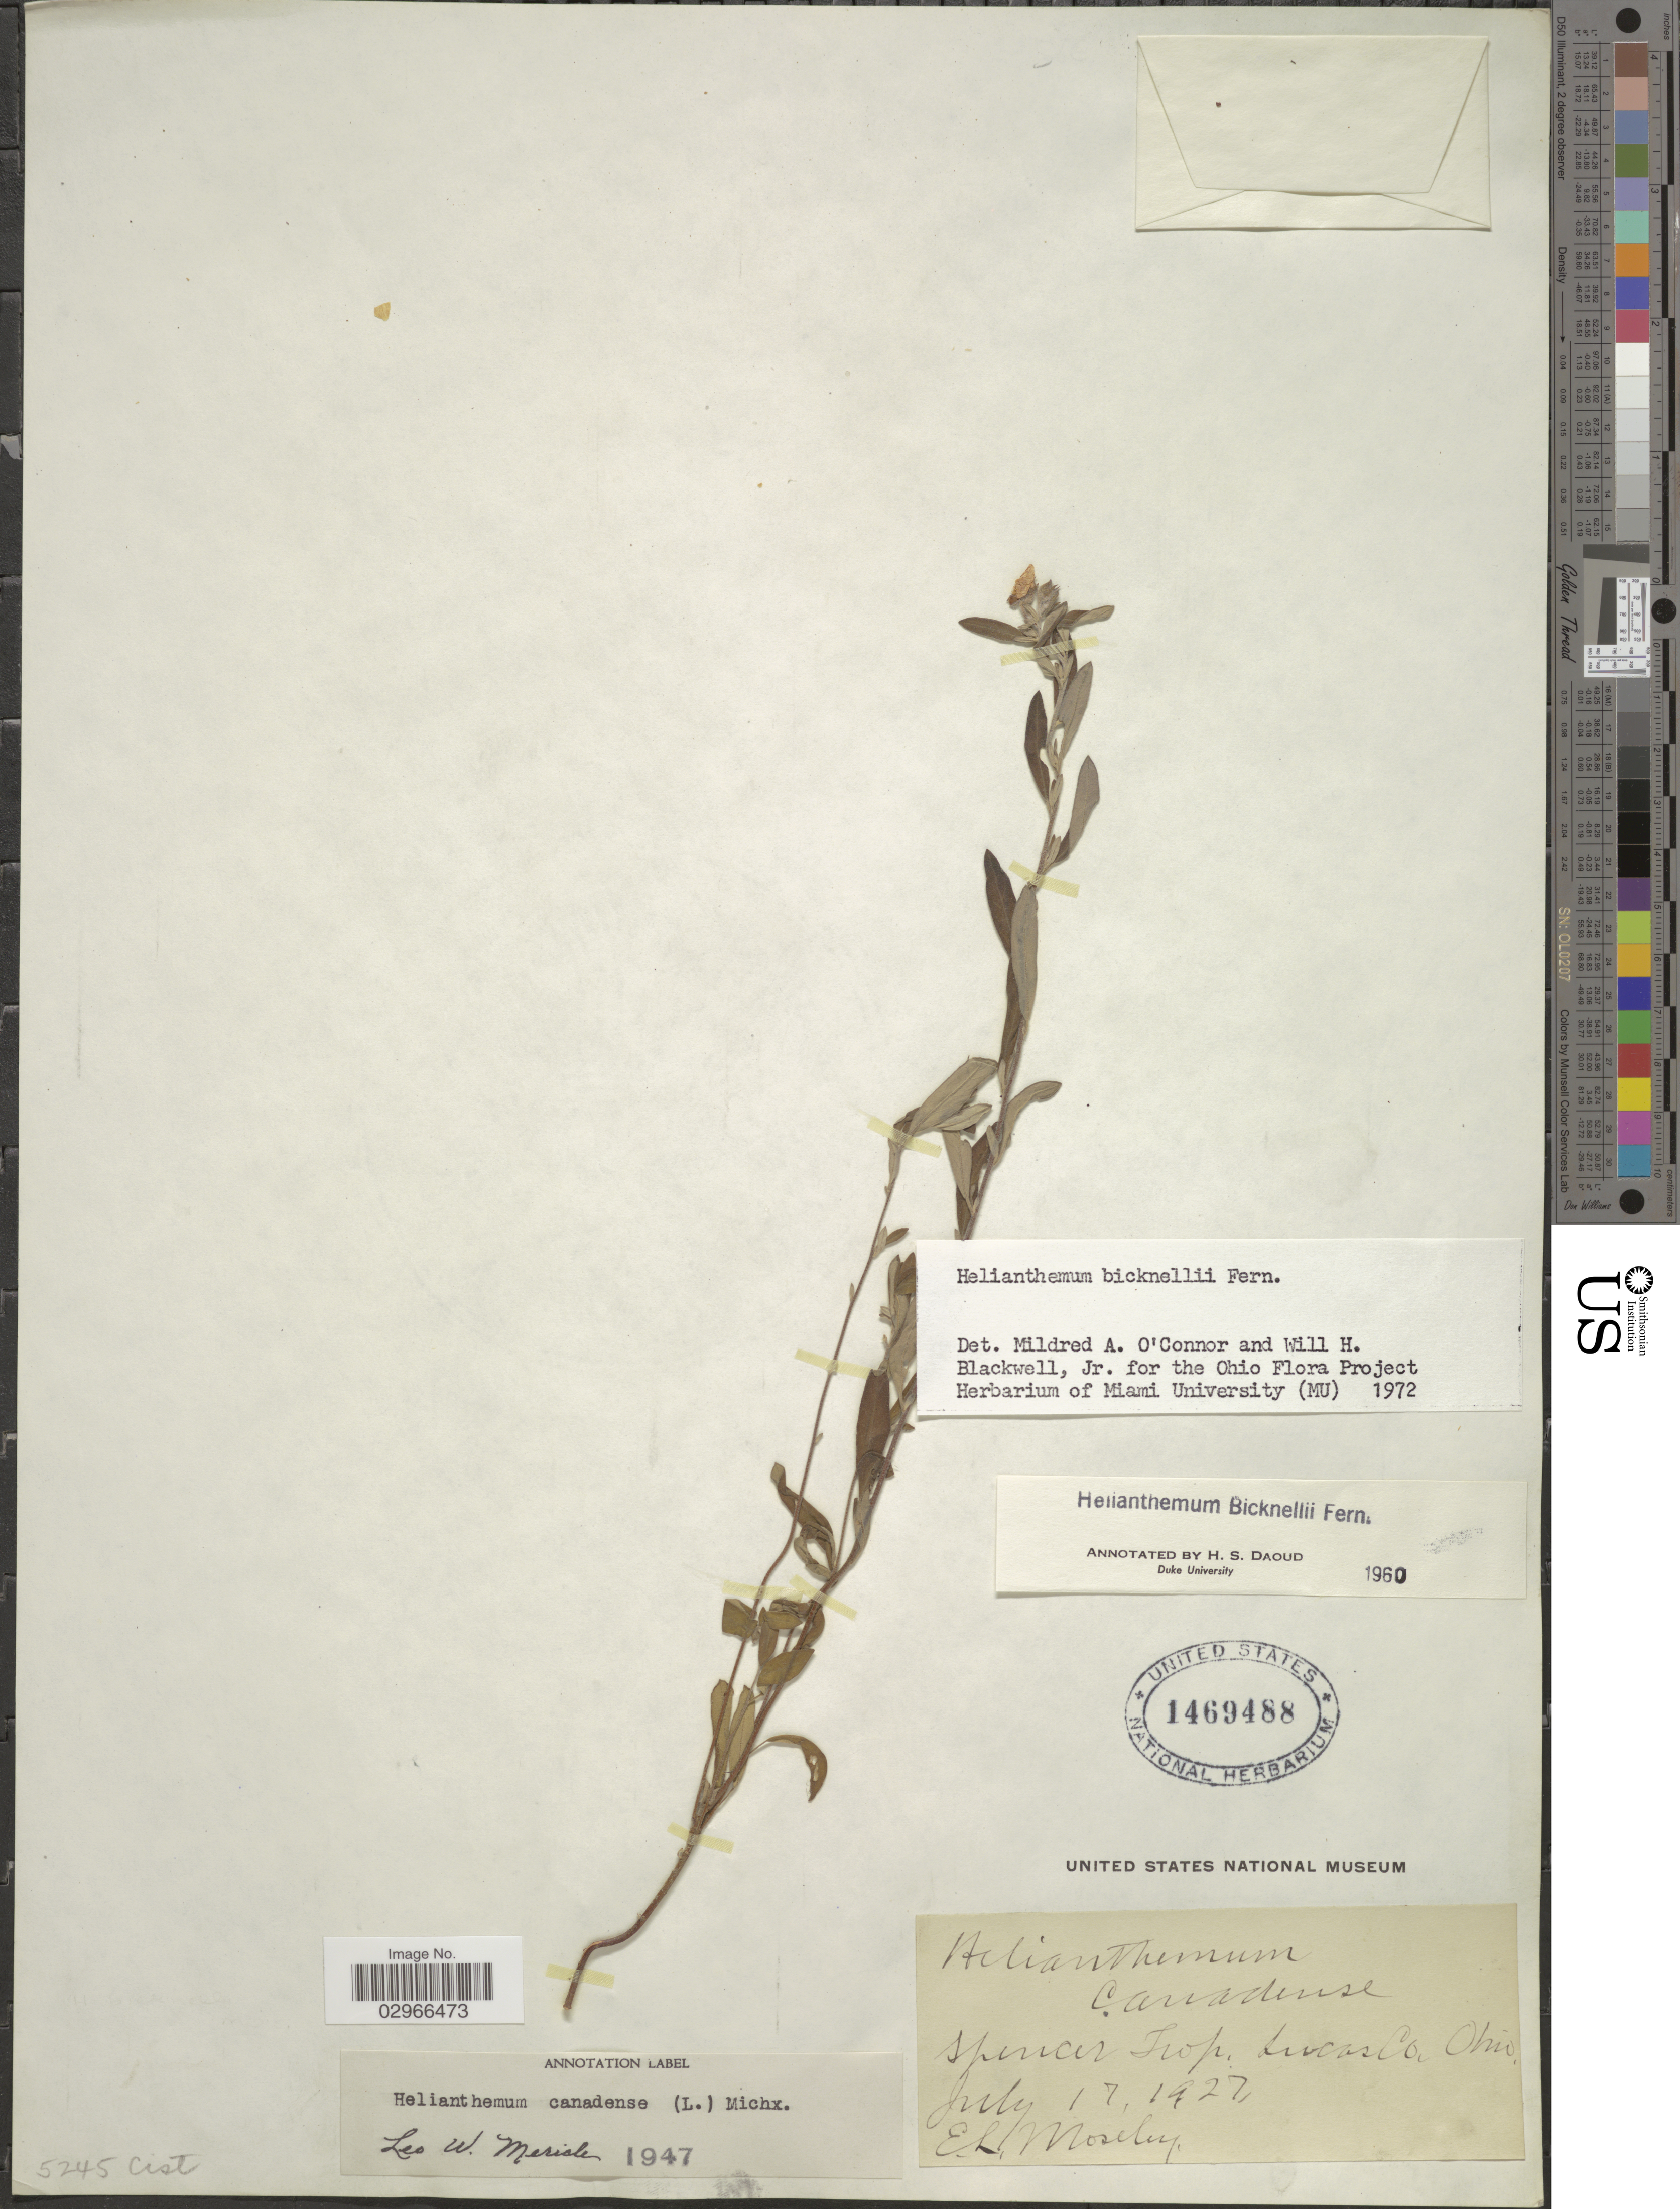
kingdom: Plantae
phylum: Tracheophyta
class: Magnoliopsida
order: Malvales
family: Cistaceae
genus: Helianthemum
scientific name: Helianthemum bicknellii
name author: Fernald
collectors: E. Moseley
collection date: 1927-07-17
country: United States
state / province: Ohio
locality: Spencer Twp., Lucas Co.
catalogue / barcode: US 1469488